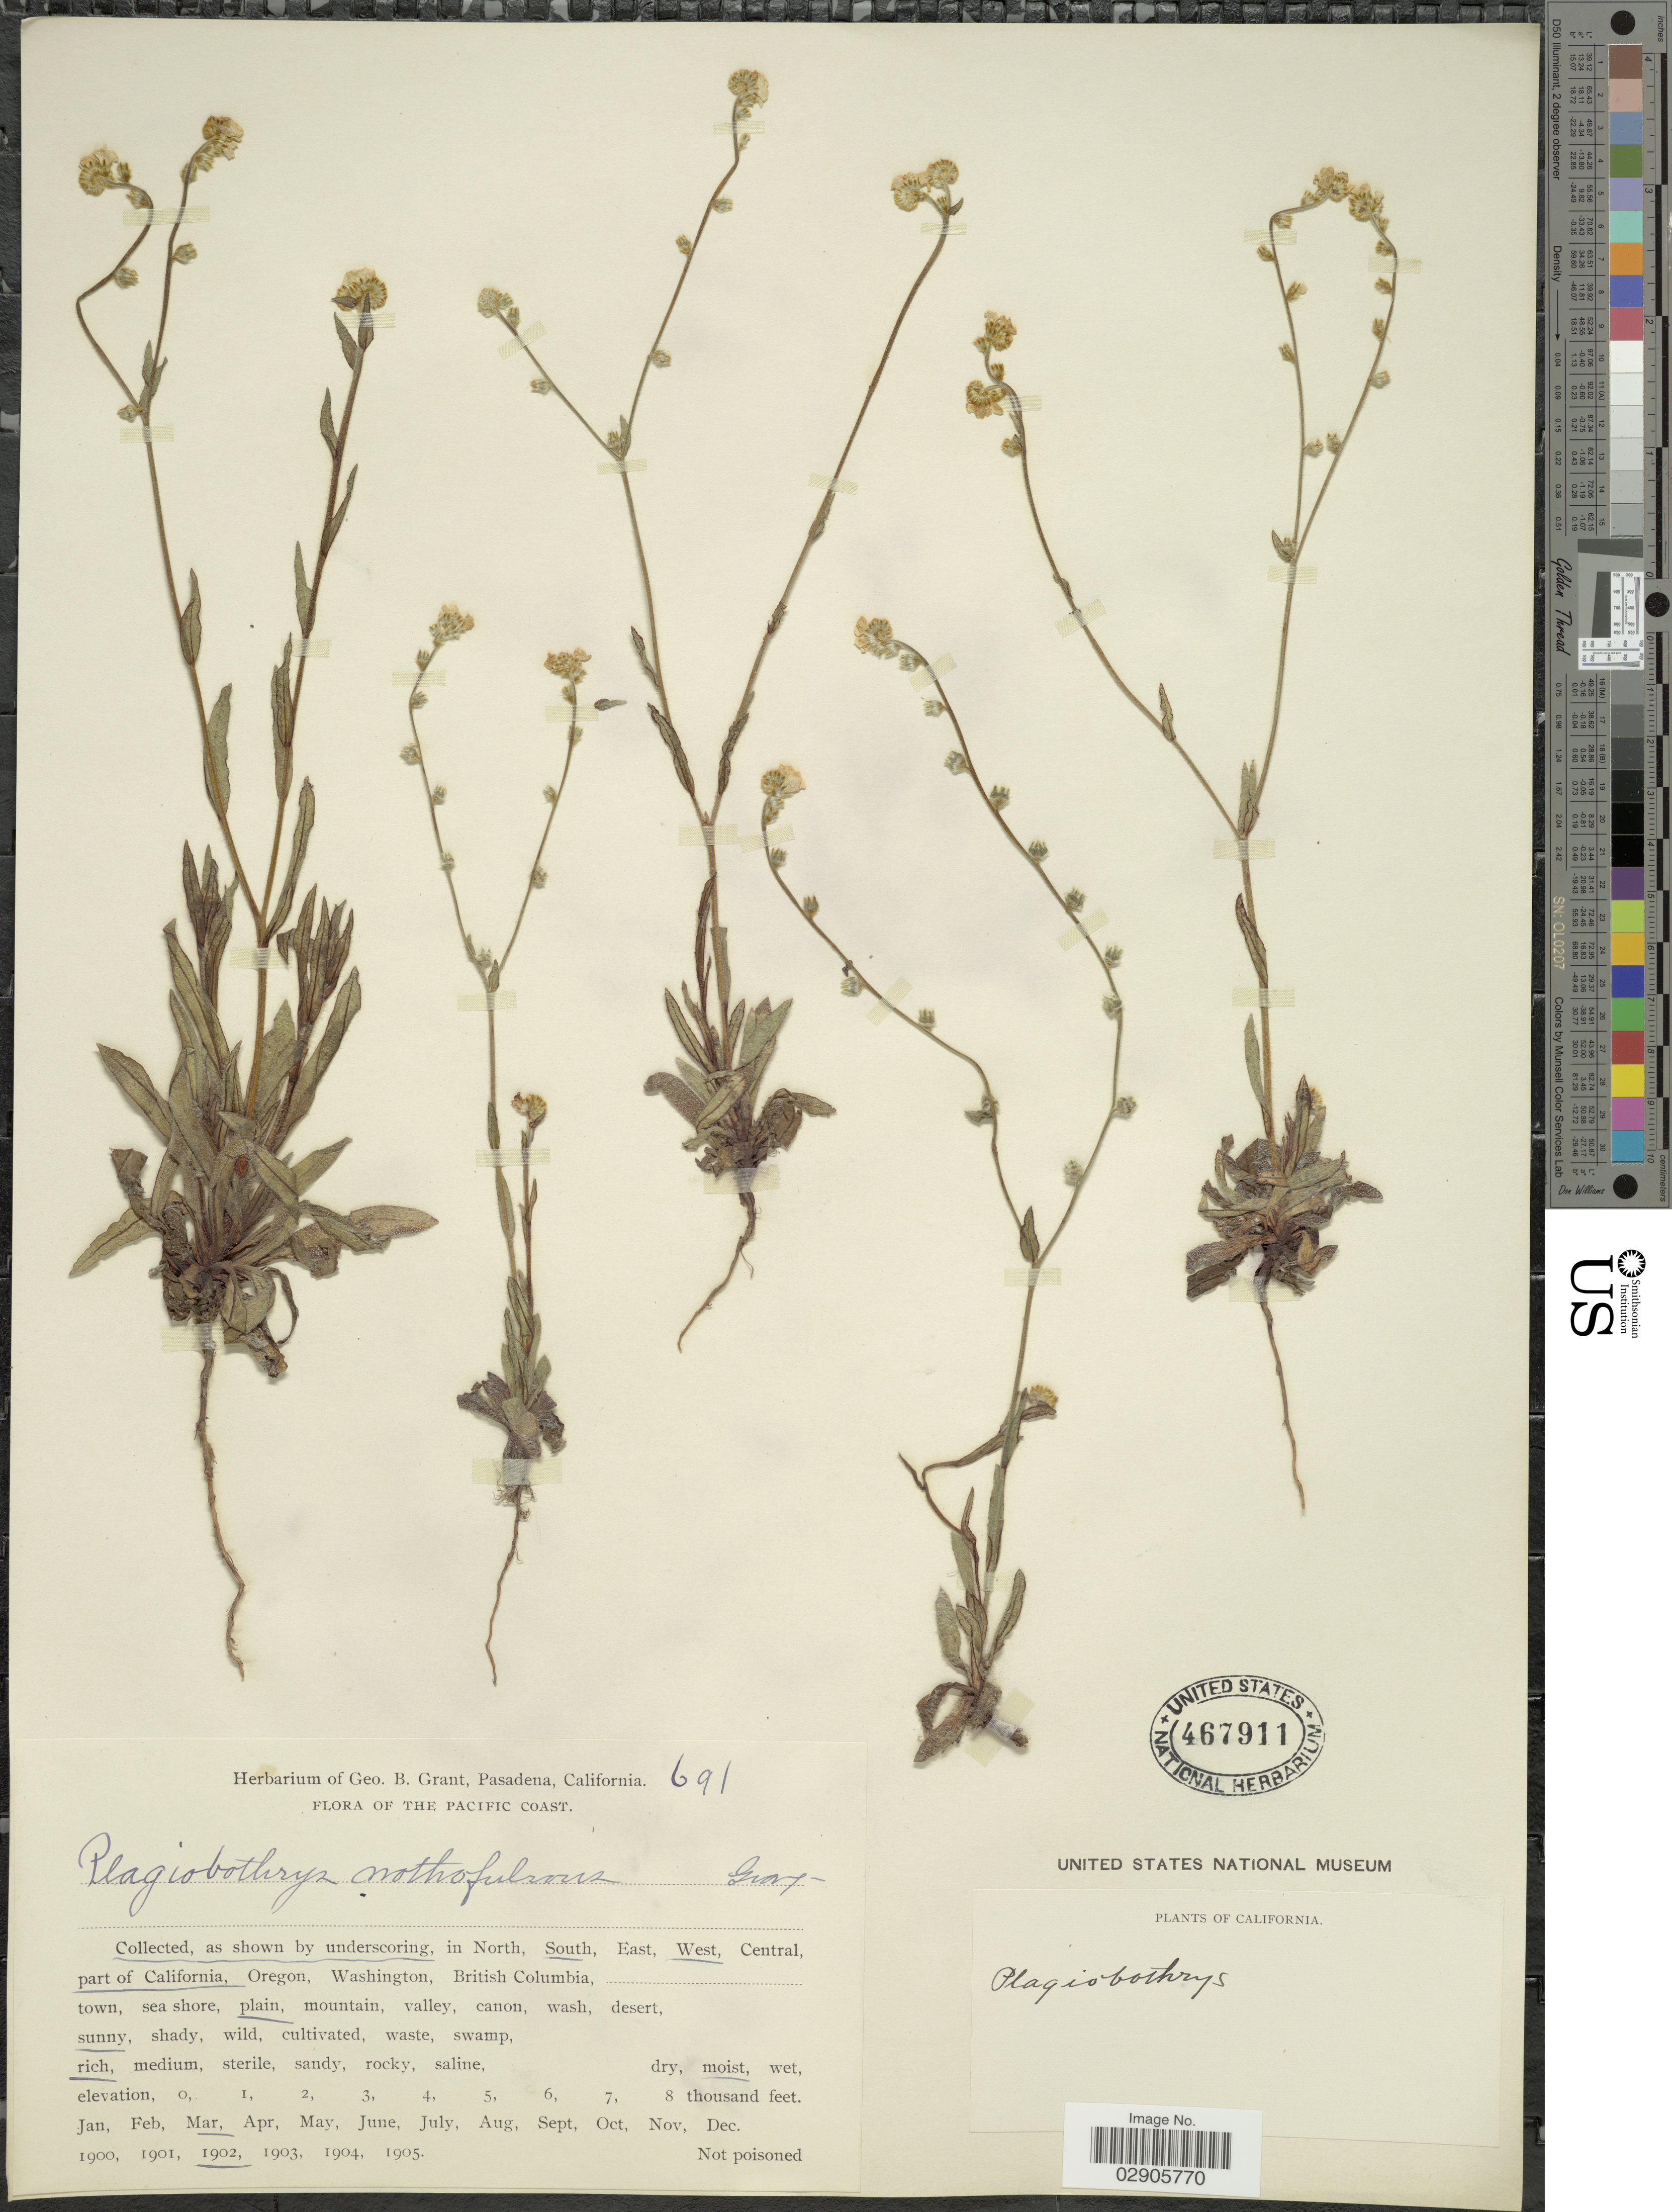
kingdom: Plantae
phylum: Tracheophyta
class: Magnoliopsida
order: Boraginales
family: Boraginaceae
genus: Plagiobothrys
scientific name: Plagiobothrys nothofulvus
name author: (A. Gray) A. Gray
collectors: ex herb. Geo. B. Grant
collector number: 691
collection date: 1902-03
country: United States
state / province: California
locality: The Pacific Coast. in South West part of California.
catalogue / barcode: US 467911